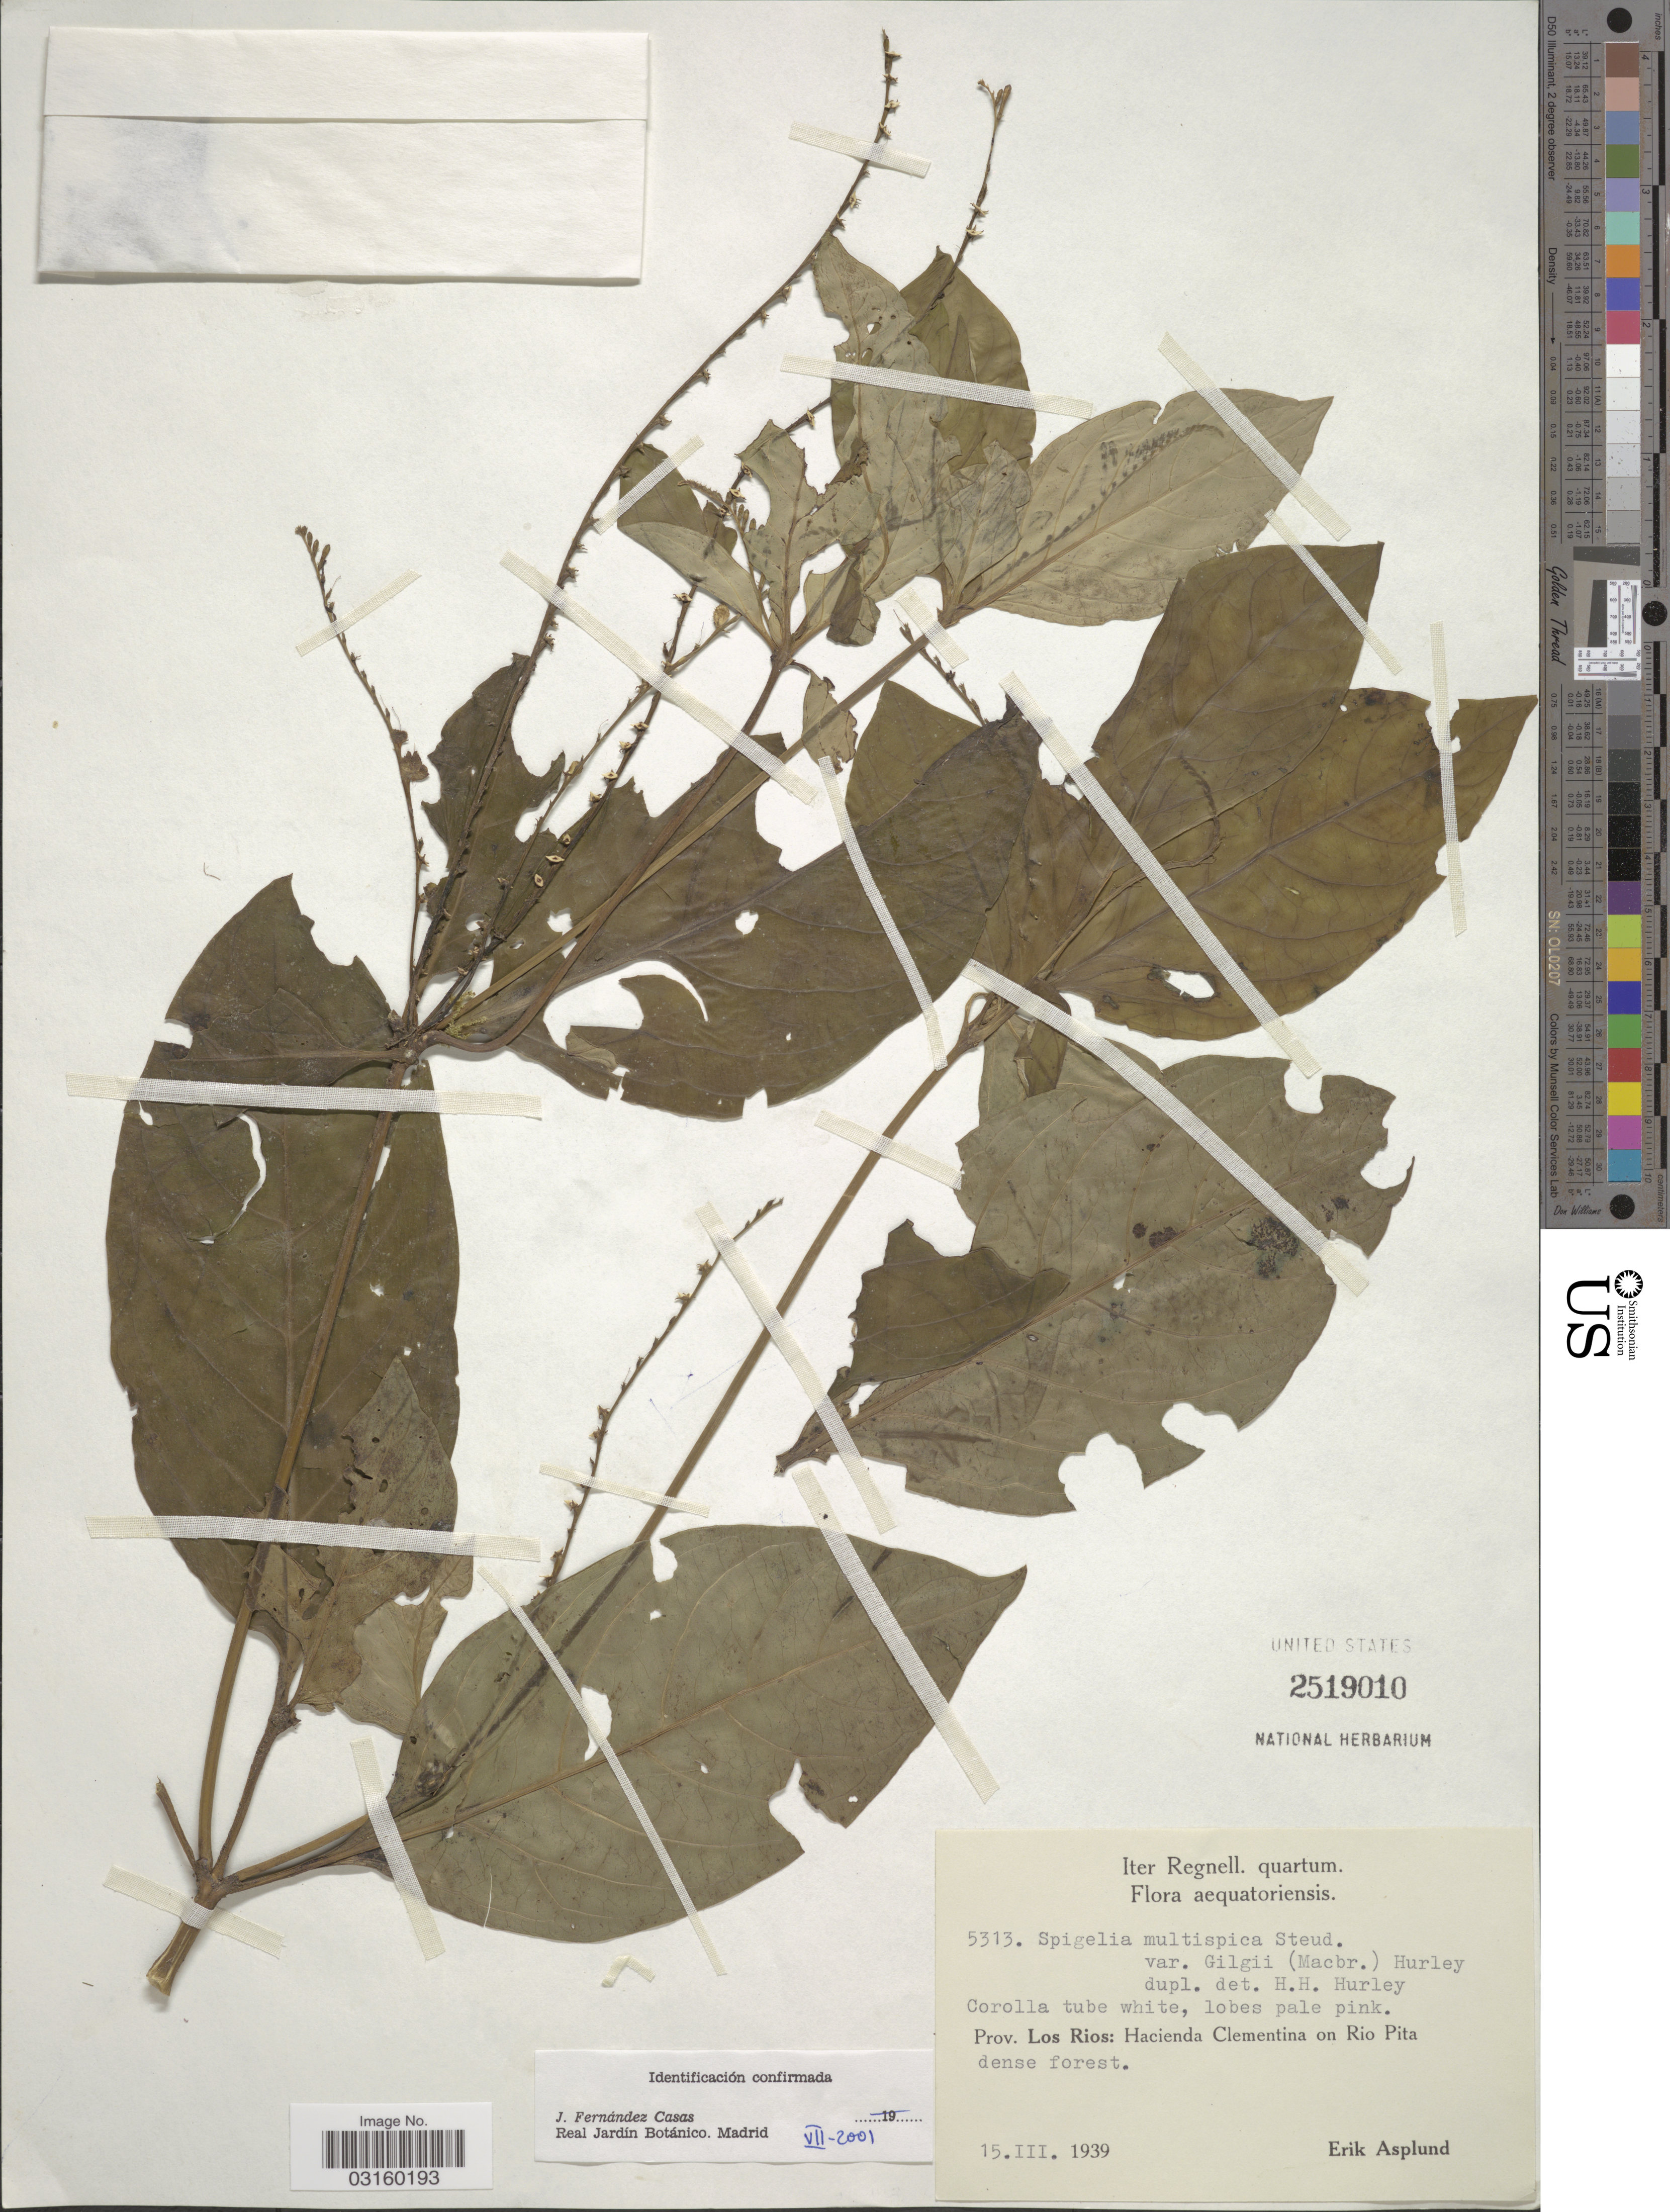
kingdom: Plantae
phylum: Tracheophyta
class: Magnoliopsida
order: Gentianales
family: Loganiaceae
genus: Spigelia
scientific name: Spigelia hamelioides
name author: Kunth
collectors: E. Asplund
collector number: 5313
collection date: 1939-03-15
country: Ecuador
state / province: Los Ríos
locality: Prov. Los Rios: Hacienda Clementina on Rio Pita.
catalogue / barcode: US 2519010